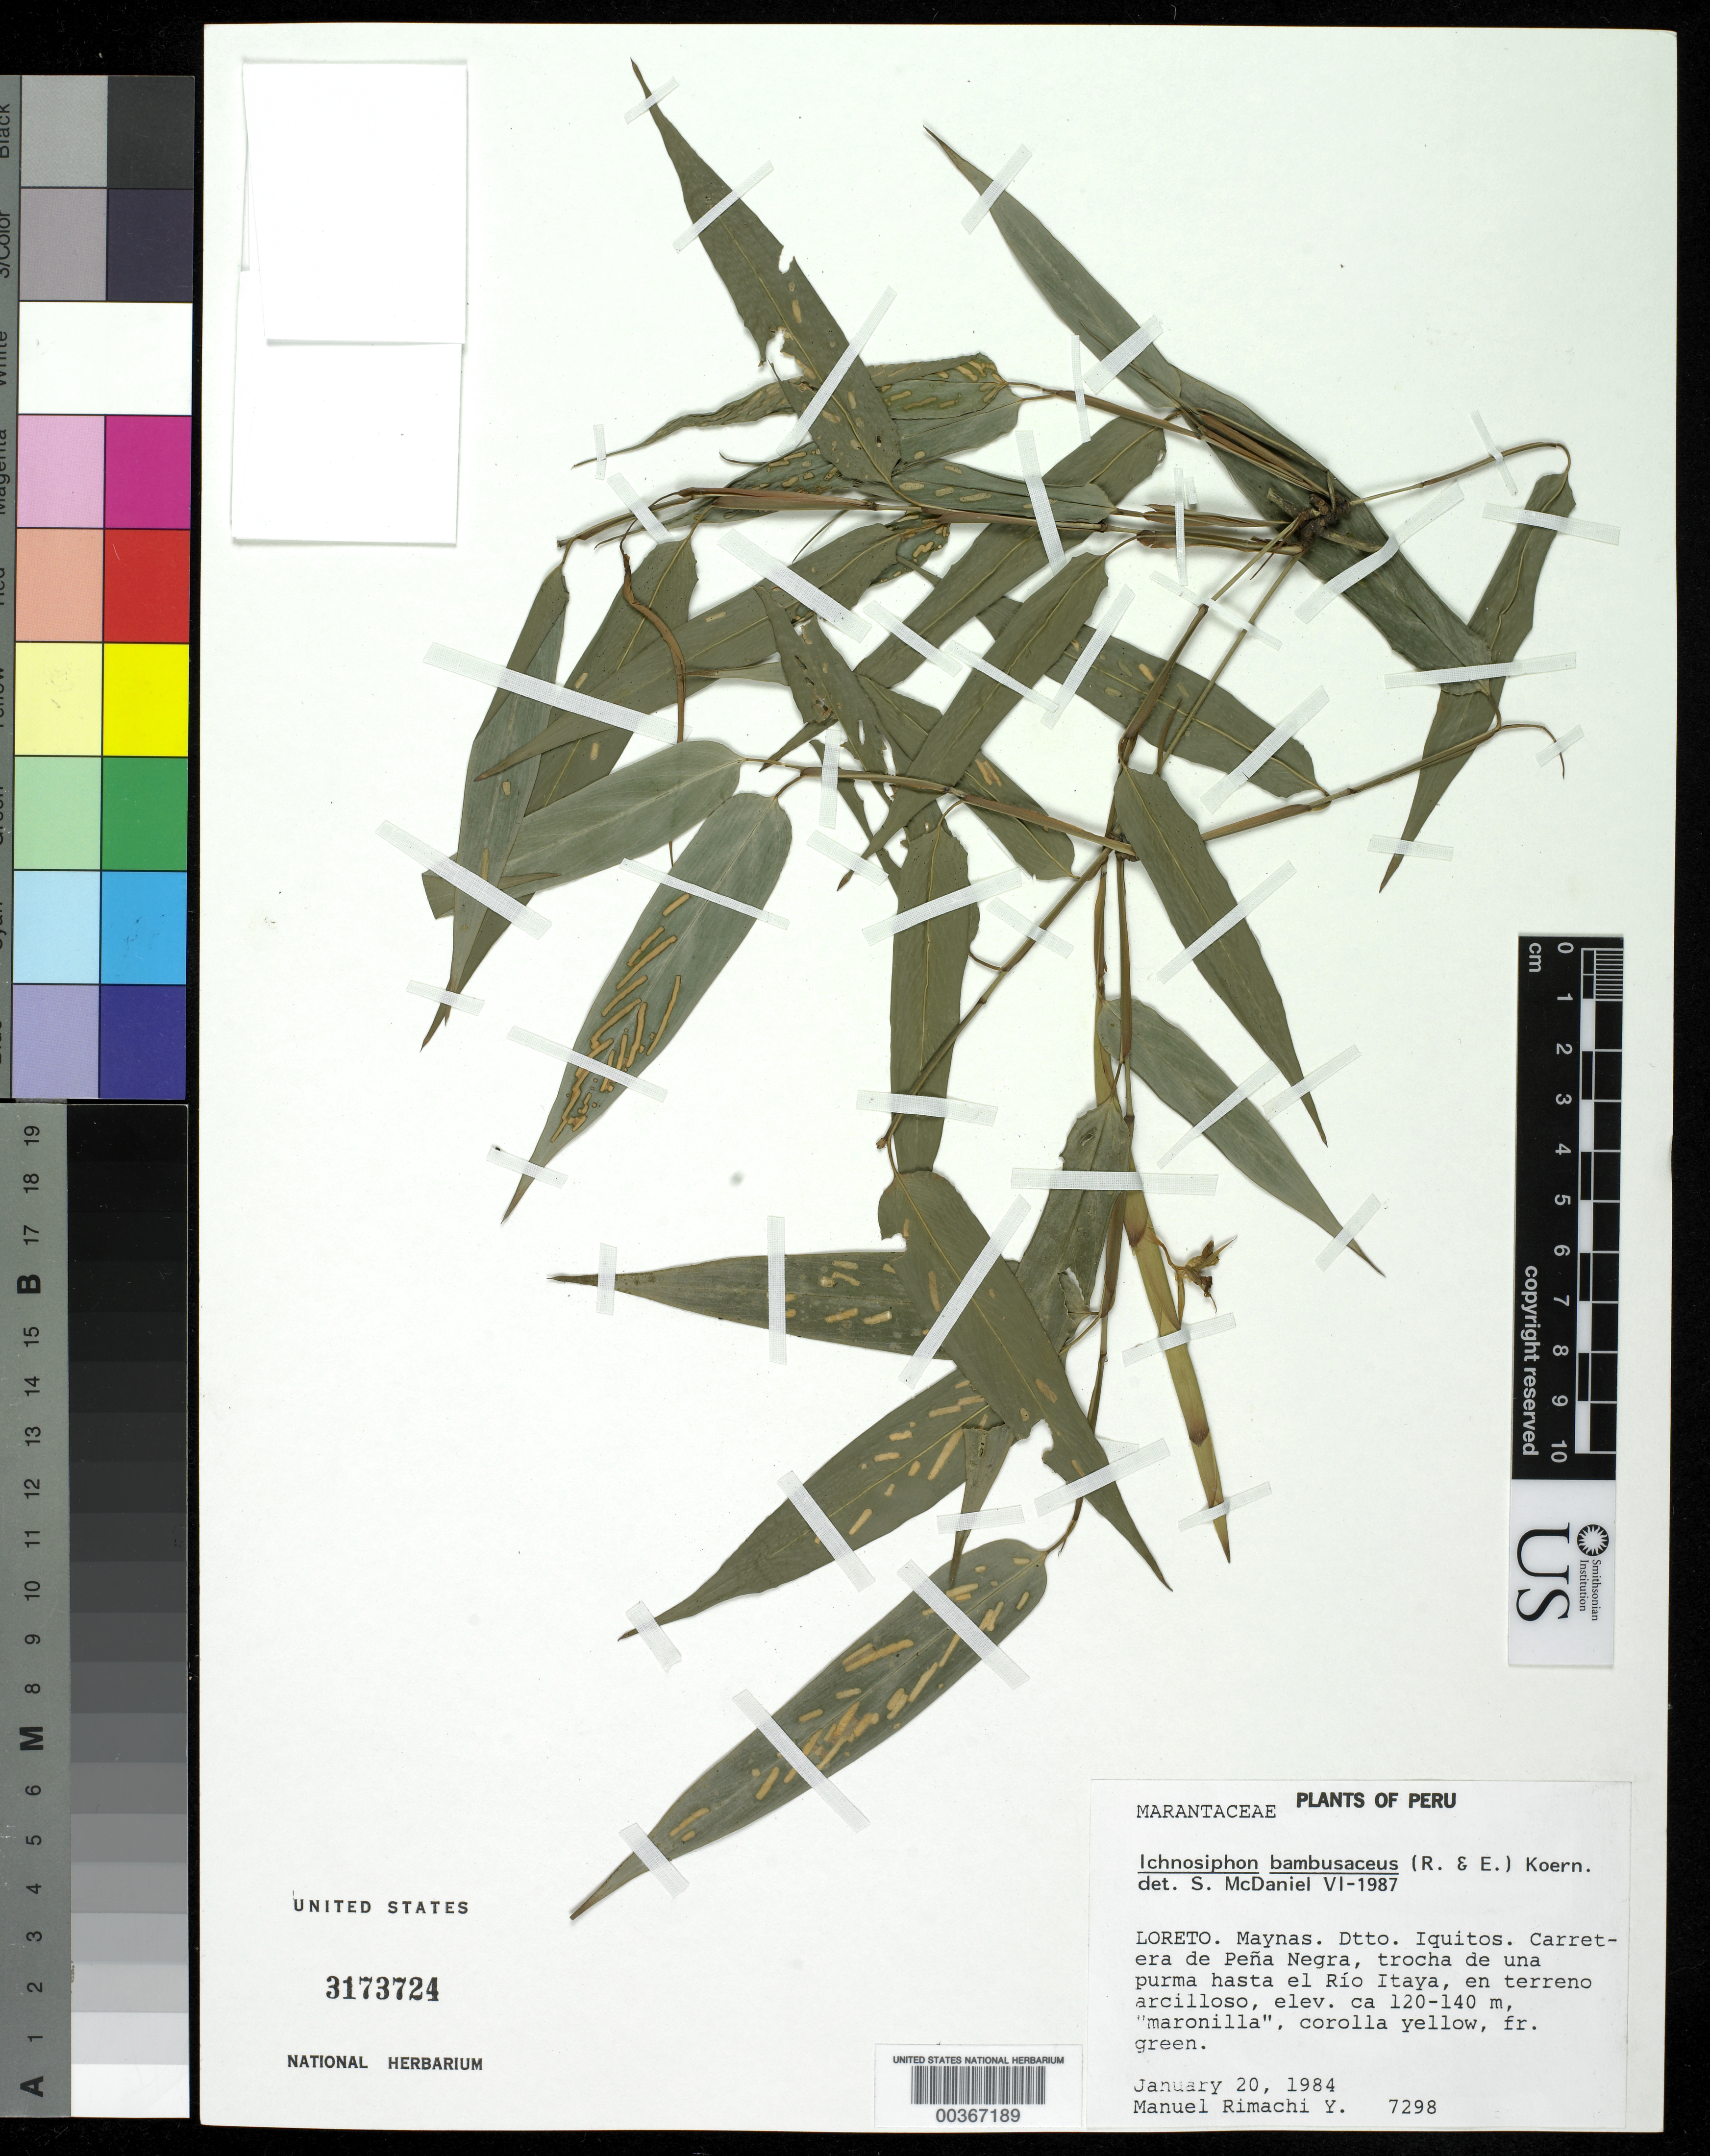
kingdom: Plantae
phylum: Tracheophyta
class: Liliopsida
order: Zingiberales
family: Marantaceae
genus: Ischnosiphon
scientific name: Ischnosiphon bambusaceus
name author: (Poepp. & Endl.) Körn.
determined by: McDaniel, Sidney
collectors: M. Rimachi Y.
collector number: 7298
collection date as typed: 20 Jan 1984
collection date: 1984-01-20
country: Peru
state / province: Loreto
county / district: Maynas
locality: Dtto. iquitos, carretera de pena negra, trocha de una purma hasta el rio itaya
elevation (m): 120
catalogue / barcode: US 3173724